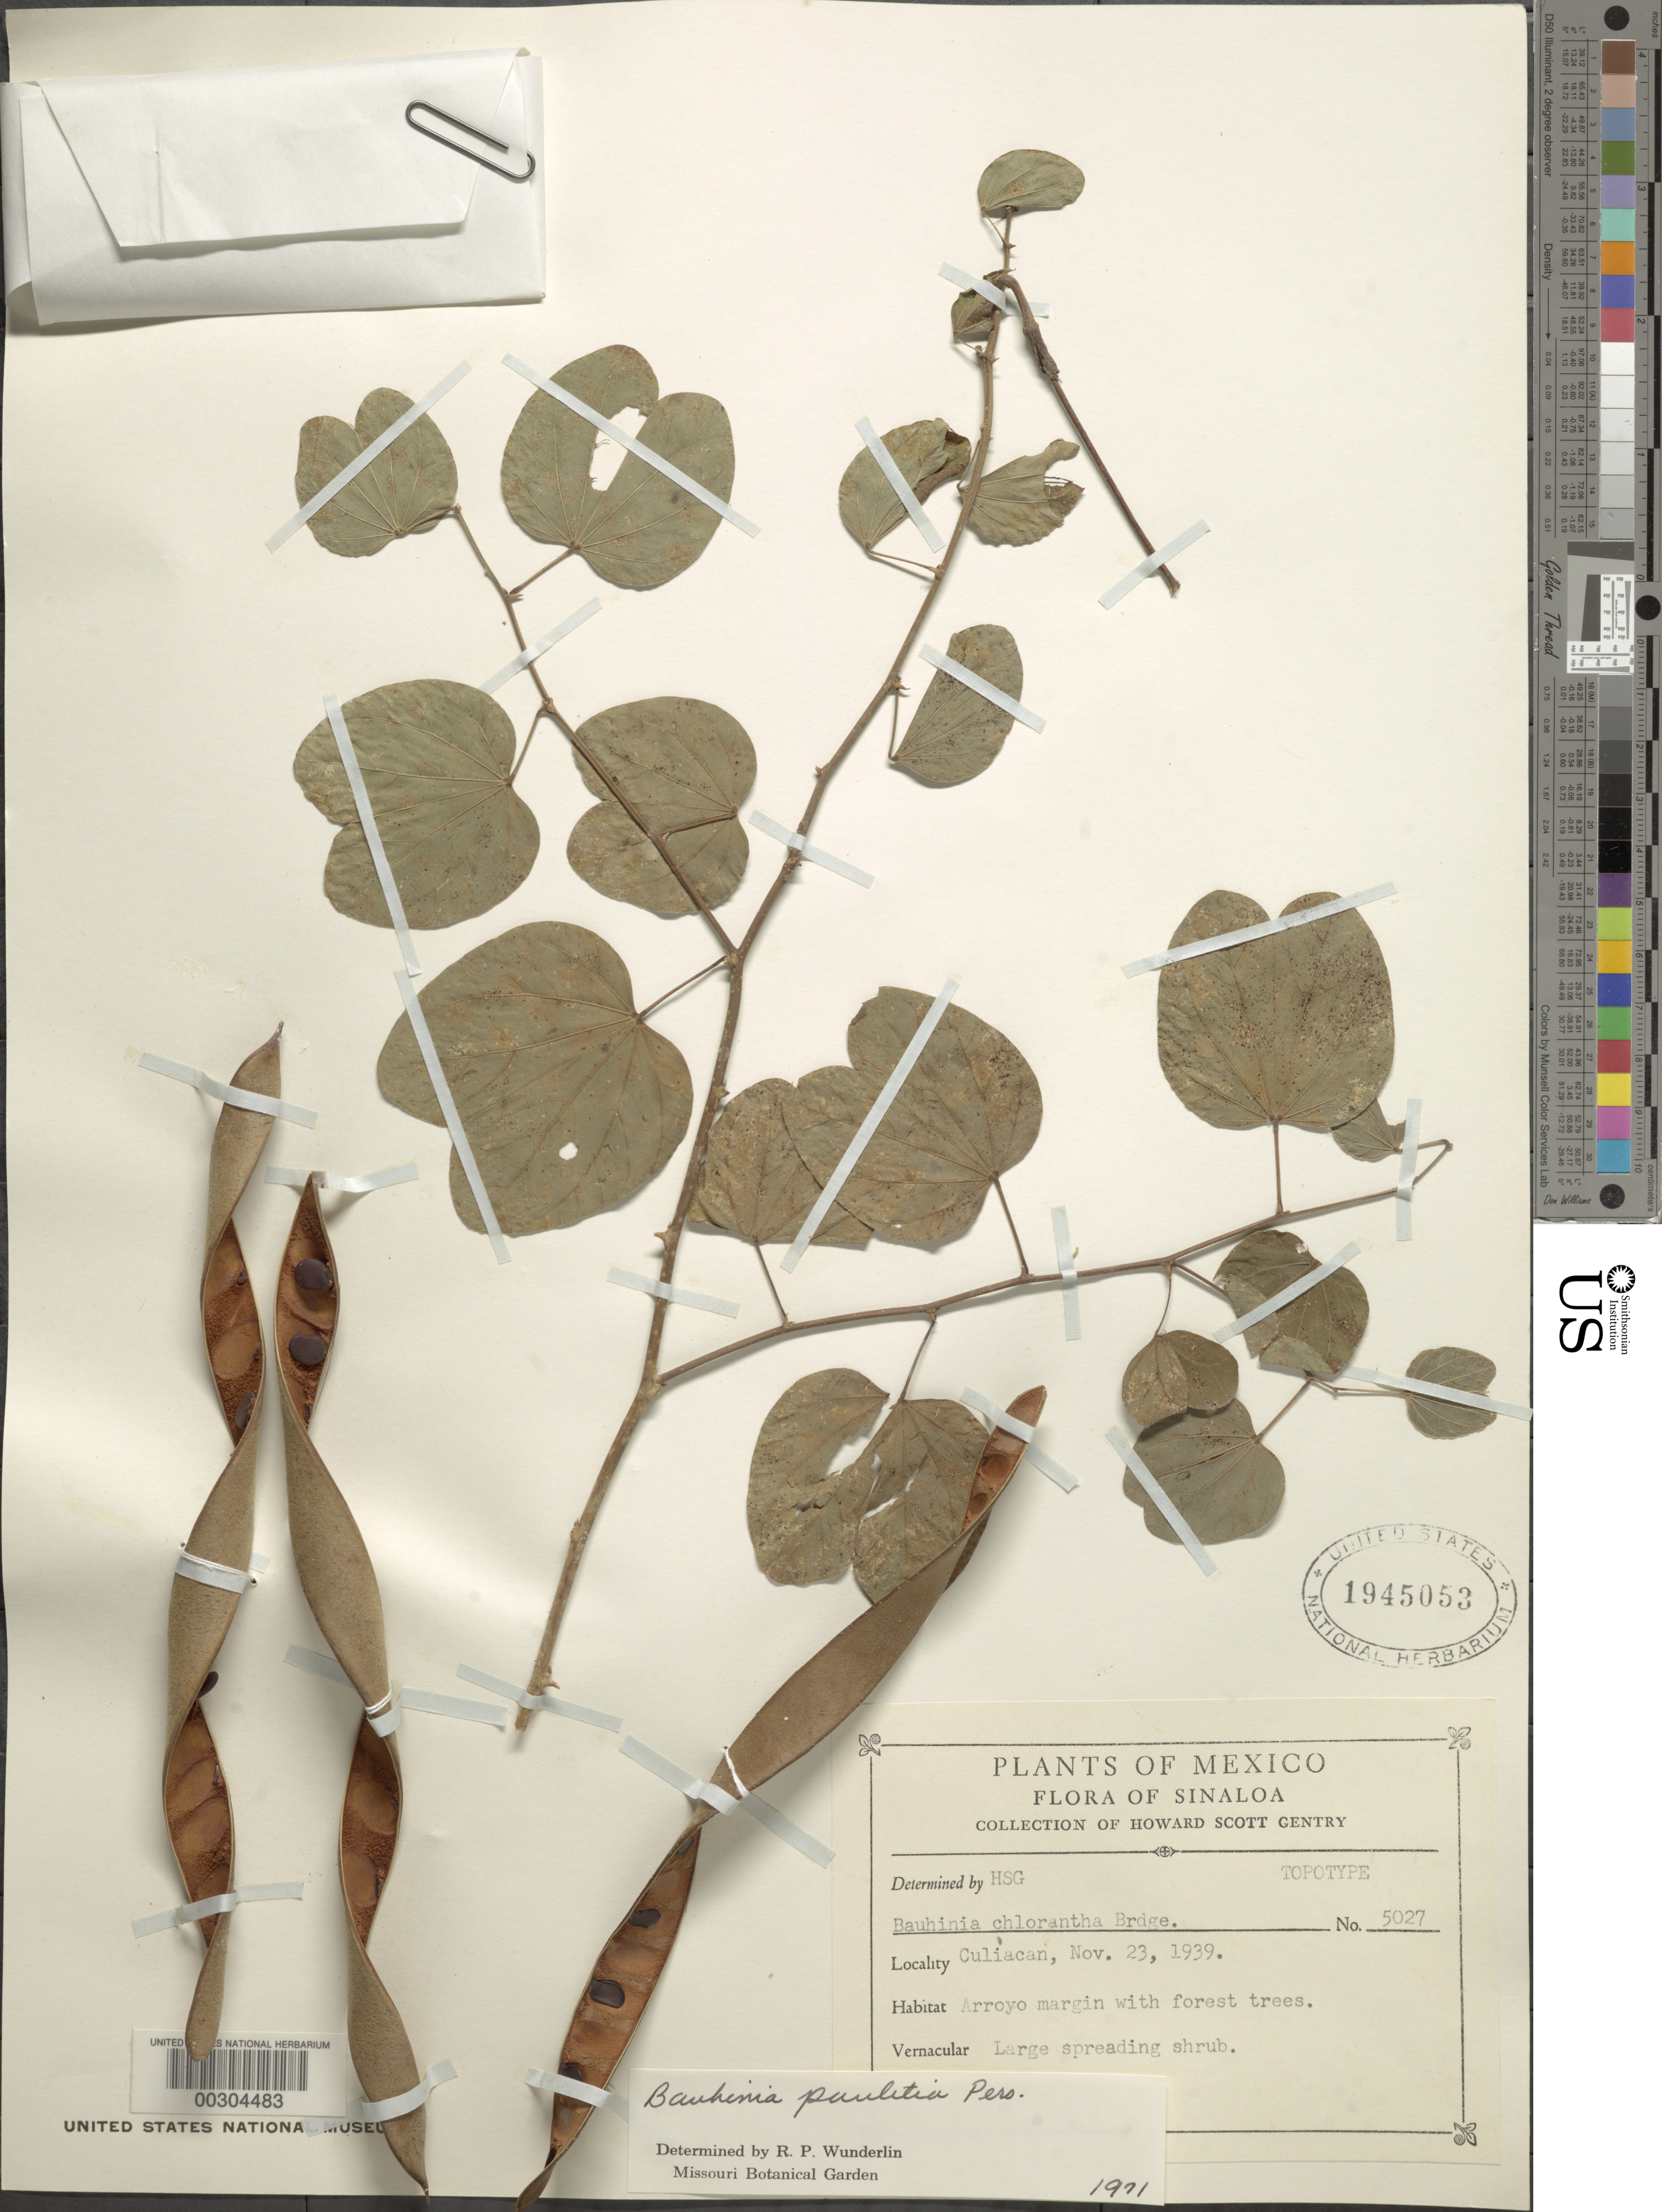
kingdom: Plantae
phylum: Tracheophyta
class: Magnoliopsida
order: Fabales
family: Fabaceae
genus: Bauhinia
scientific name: Bauhinia pauletia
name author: Pers.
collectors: H. S. Gentry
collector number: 5027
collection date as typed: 23 Nov 1939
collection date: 1939-11-23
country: Mexico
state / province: Sinaloa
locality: Culiacan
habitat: Arroyo margin with forest trees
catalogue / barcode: US 1945053